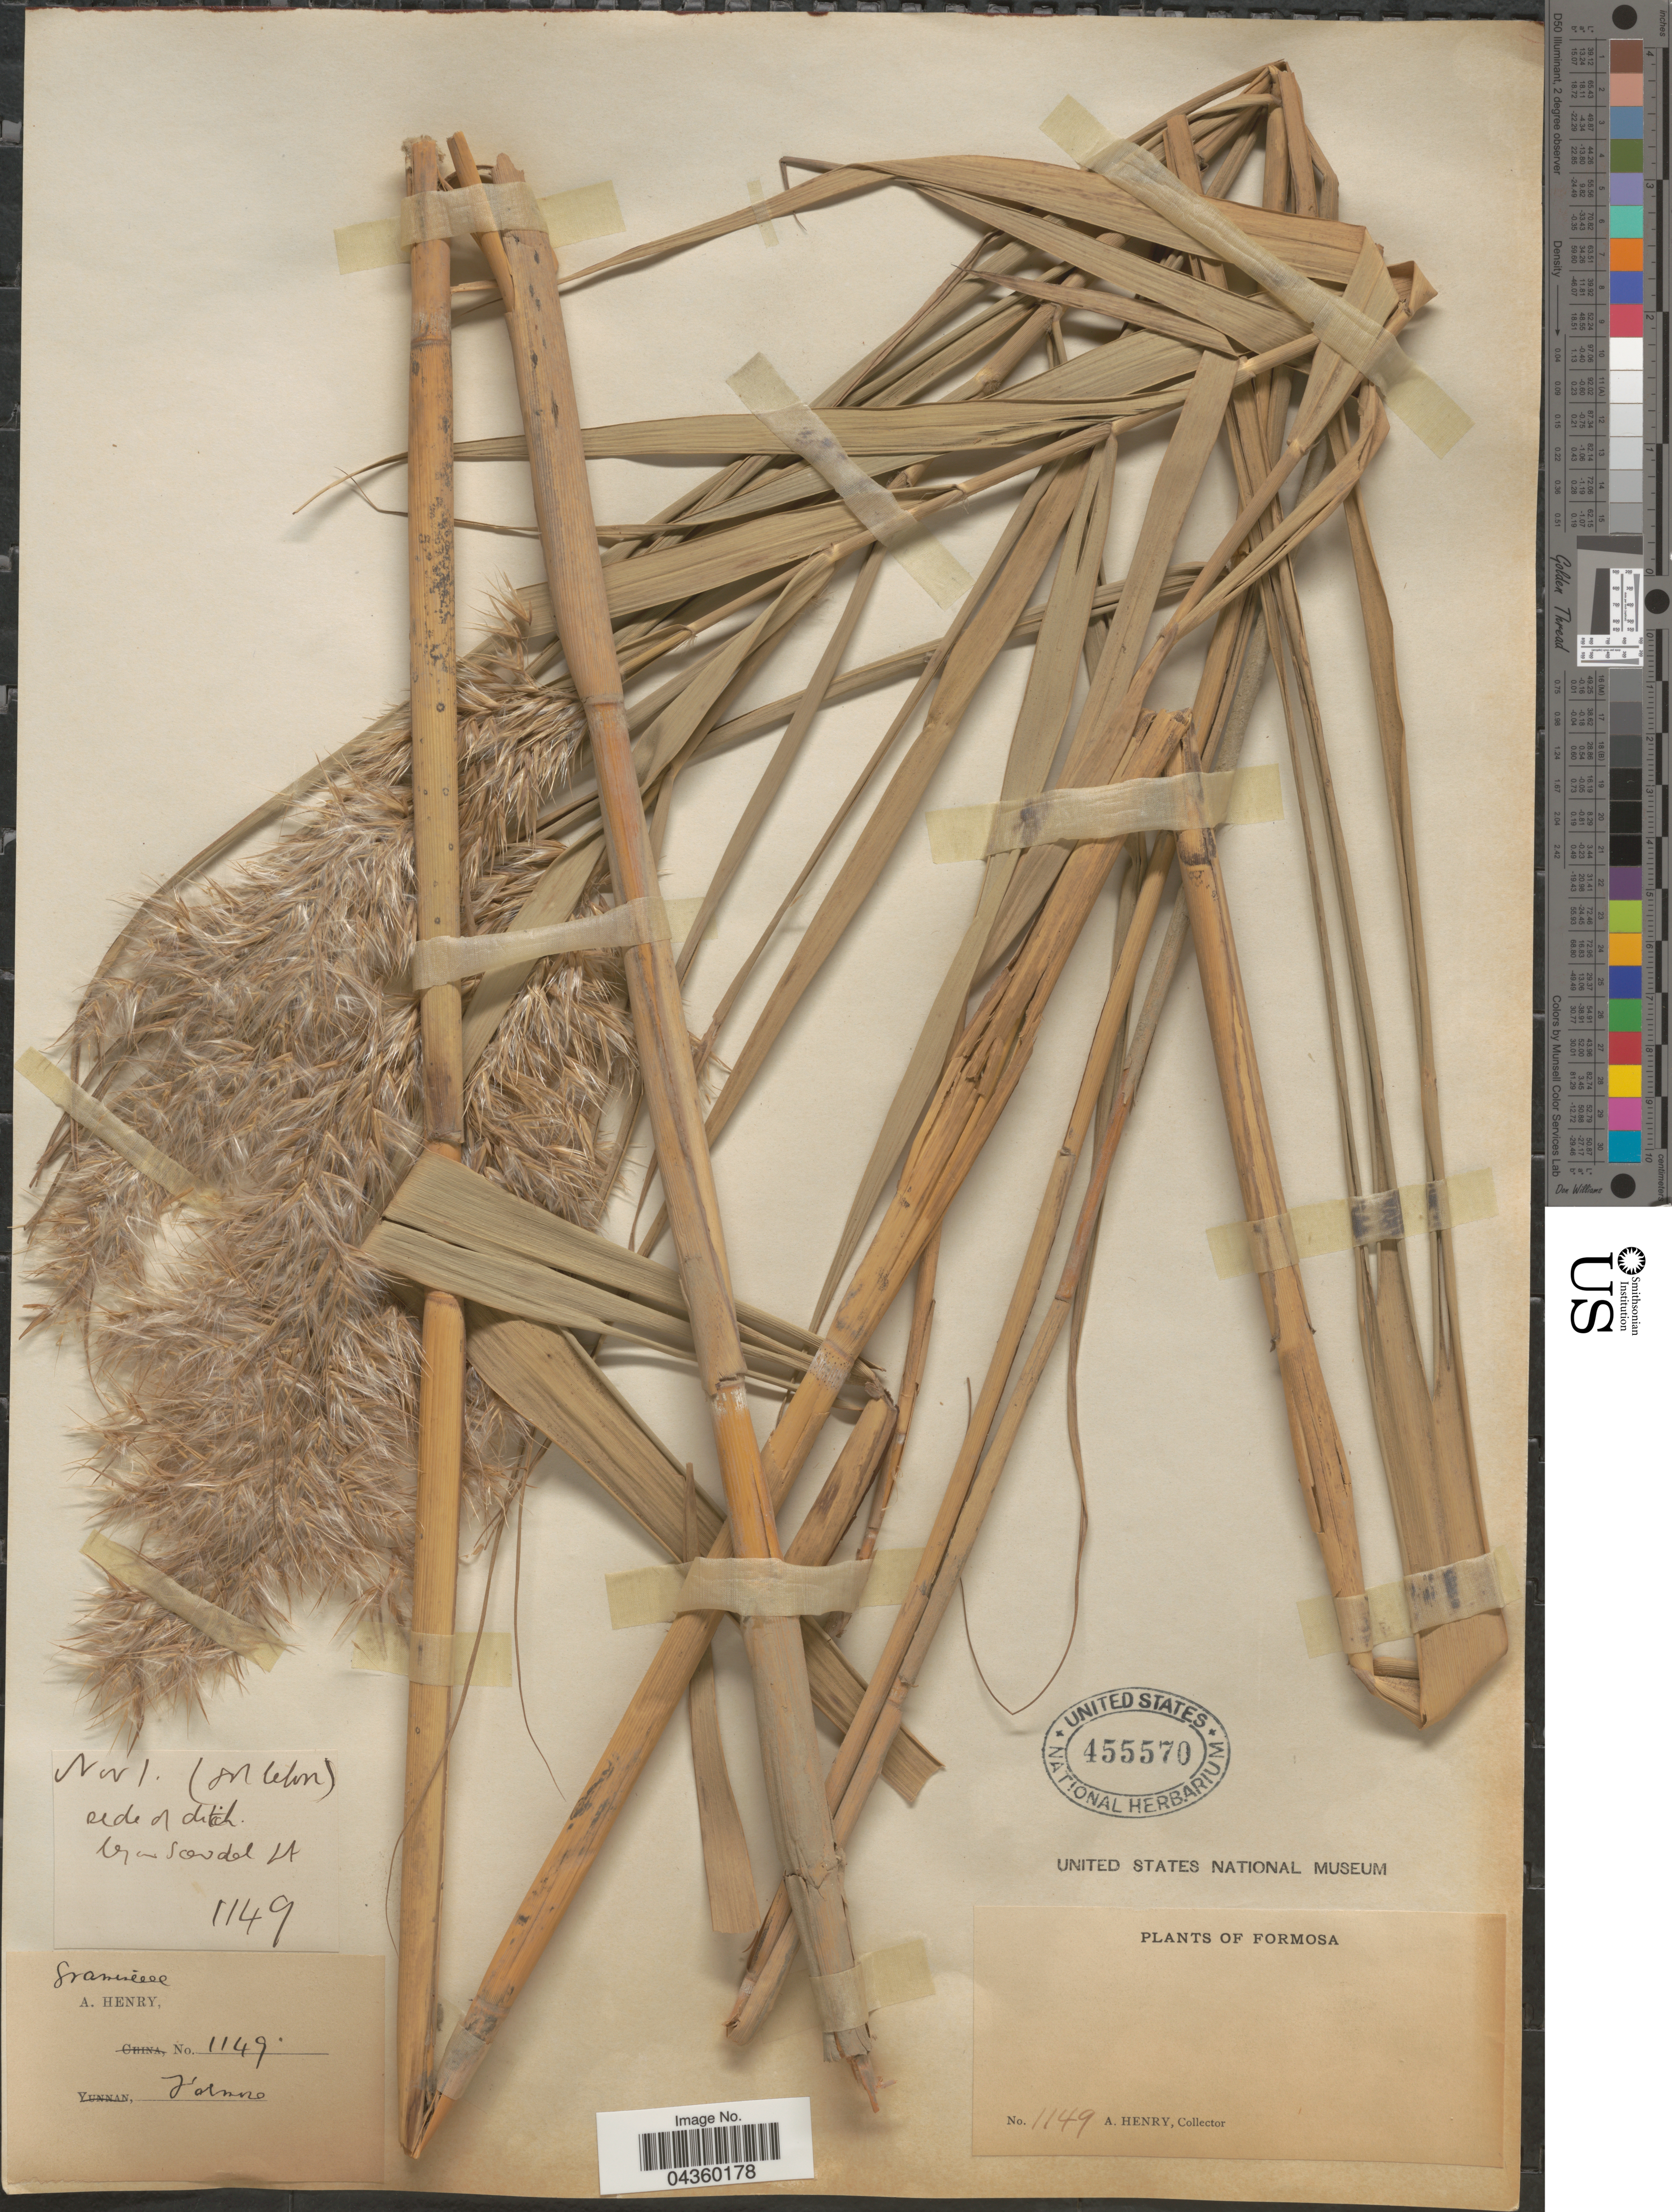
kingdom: Plantae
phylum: Tracheophyta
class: Liliopsida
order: Poales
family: Poaceae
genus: Phragmites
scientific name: Phragmites australis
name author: (Cav.) Trin. ex Steud.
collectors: A. Henry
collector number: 1149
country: Taiwan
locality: Formosa.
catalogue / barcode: US 455570